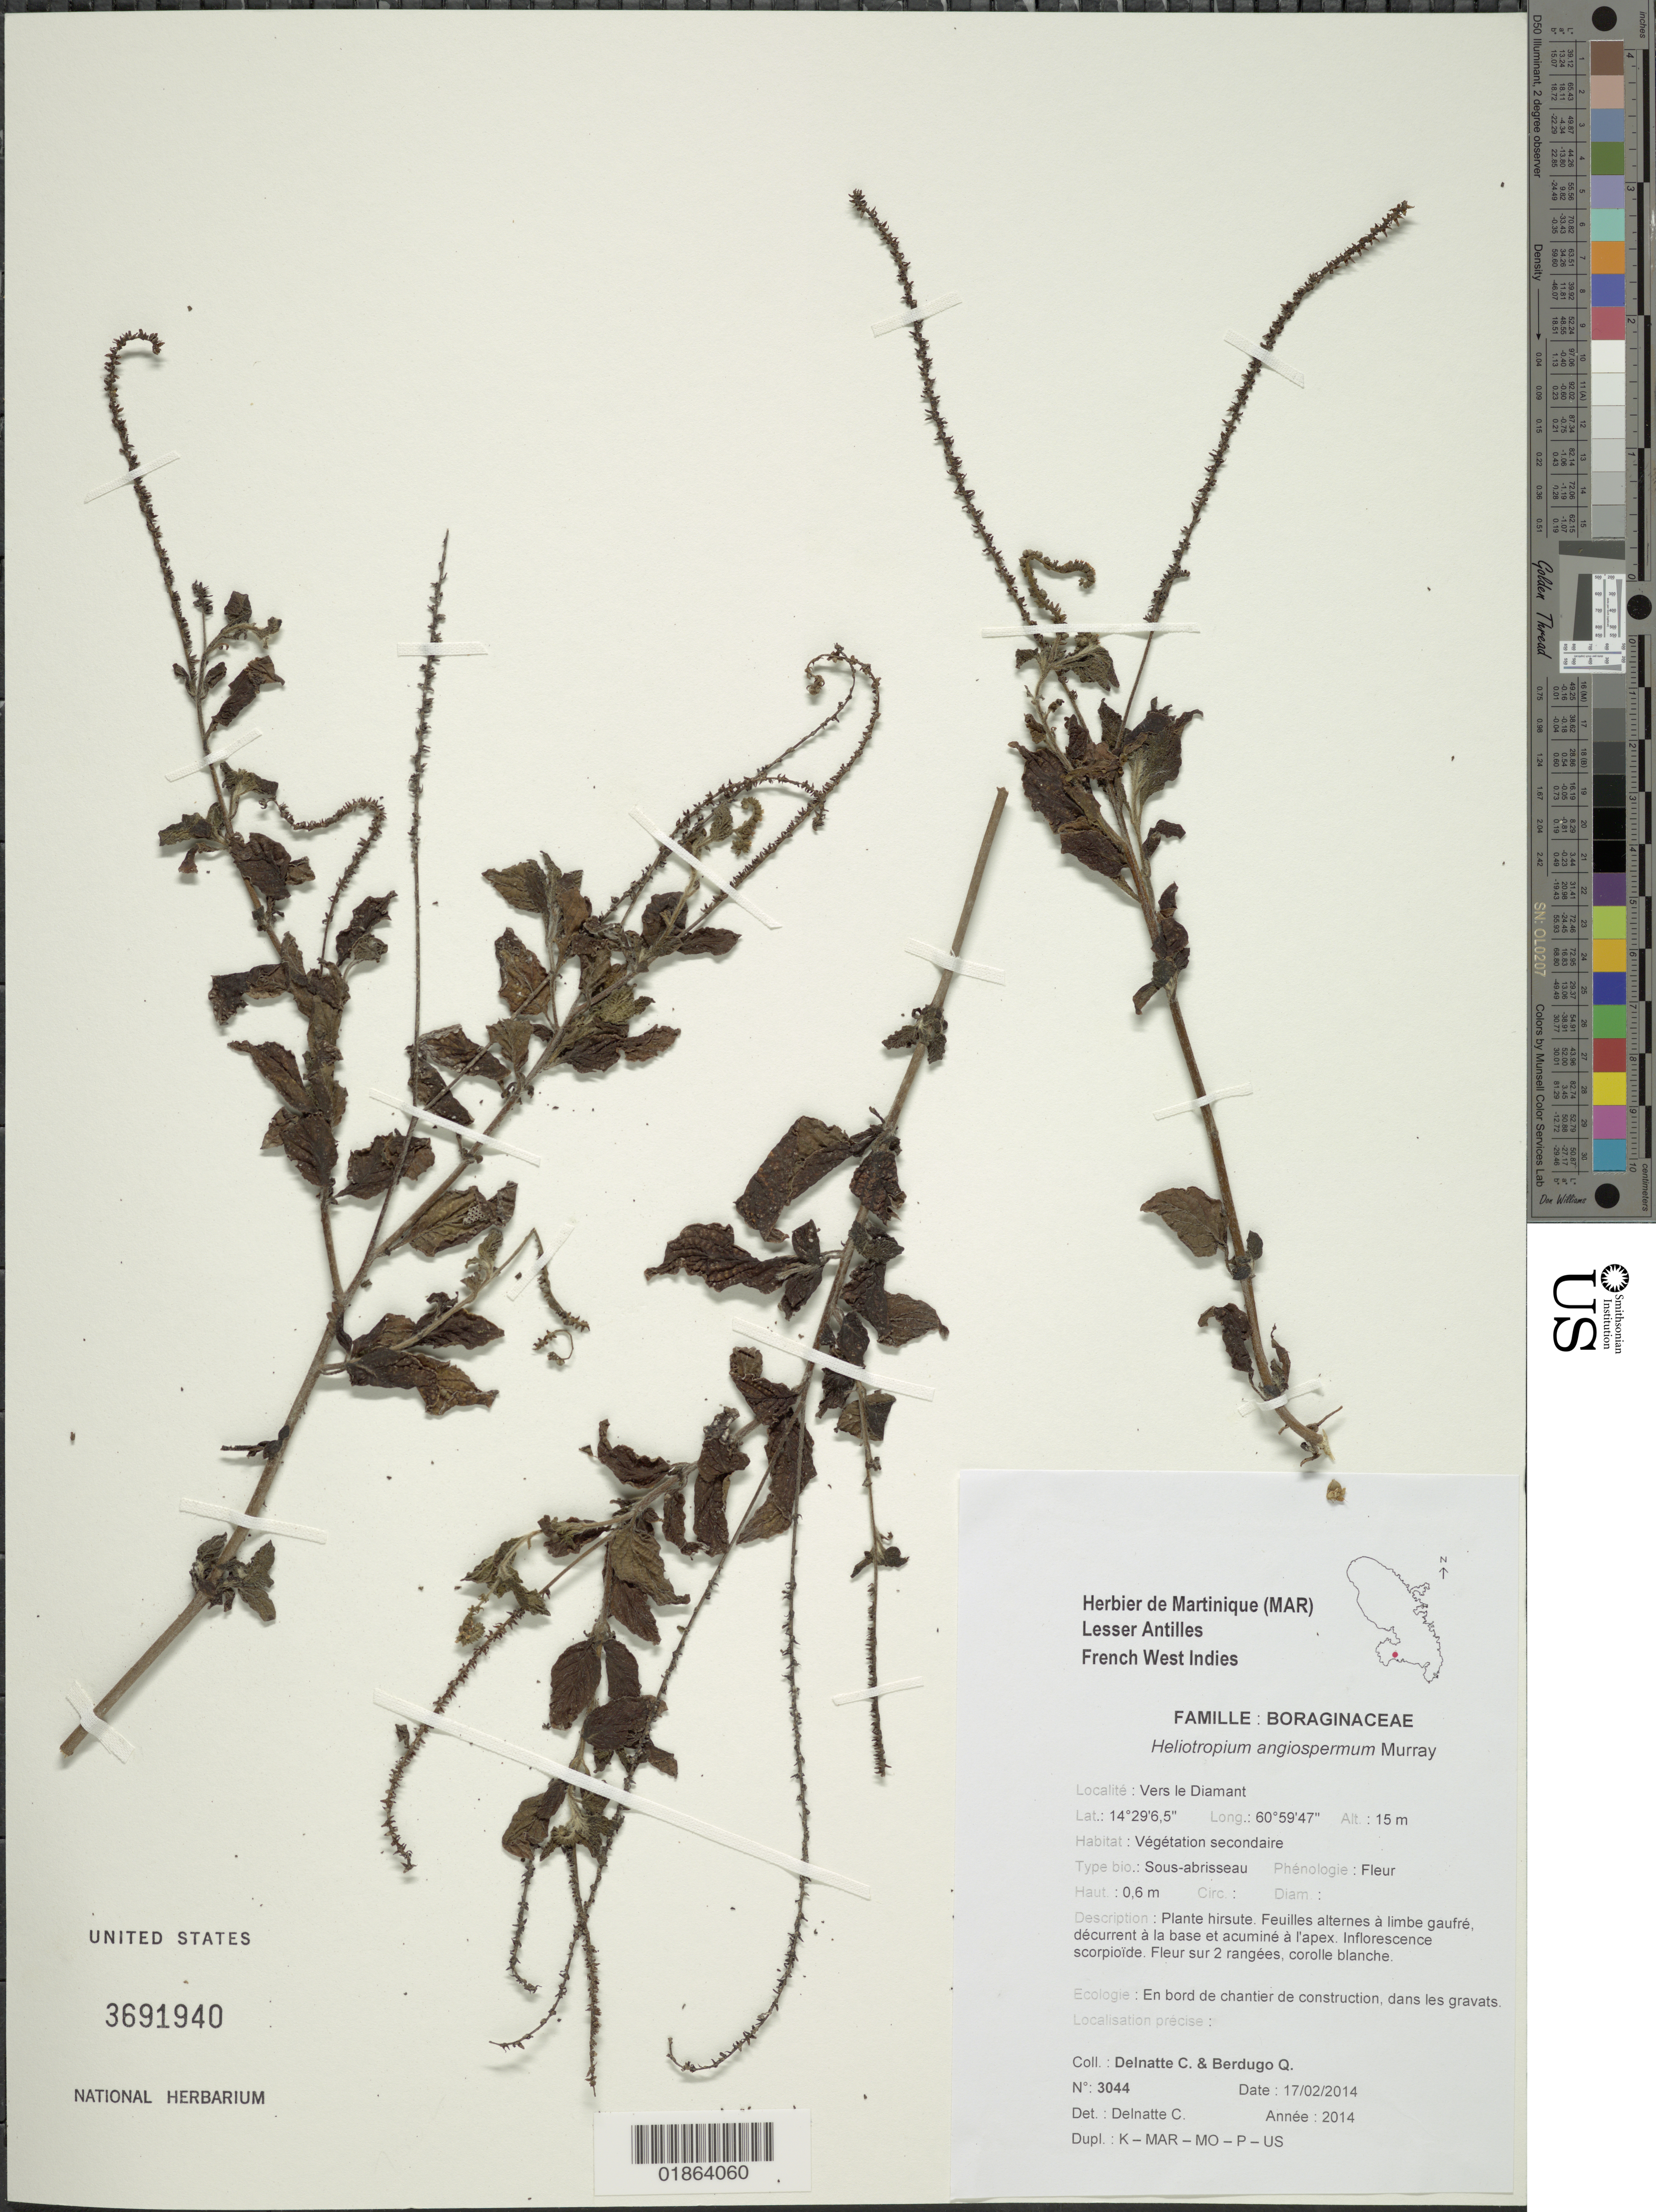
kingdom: Plantae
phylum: Tracheophyta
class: Magnoliopsida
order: Boraginales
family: Heliotropiaceae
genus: Heliotropium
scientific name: Heliotropium angiospermum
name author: Murray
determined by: Delnatte, C.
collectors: C. Delnatte & Q. Berdugo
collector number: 3044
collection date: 2014-02-17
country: Martinique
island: Martinique I.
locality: Vers le Diamant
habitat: Végétation secondaire, en bord de chantier de construction, dans les gravats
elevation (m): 15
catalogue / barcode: US 3691940